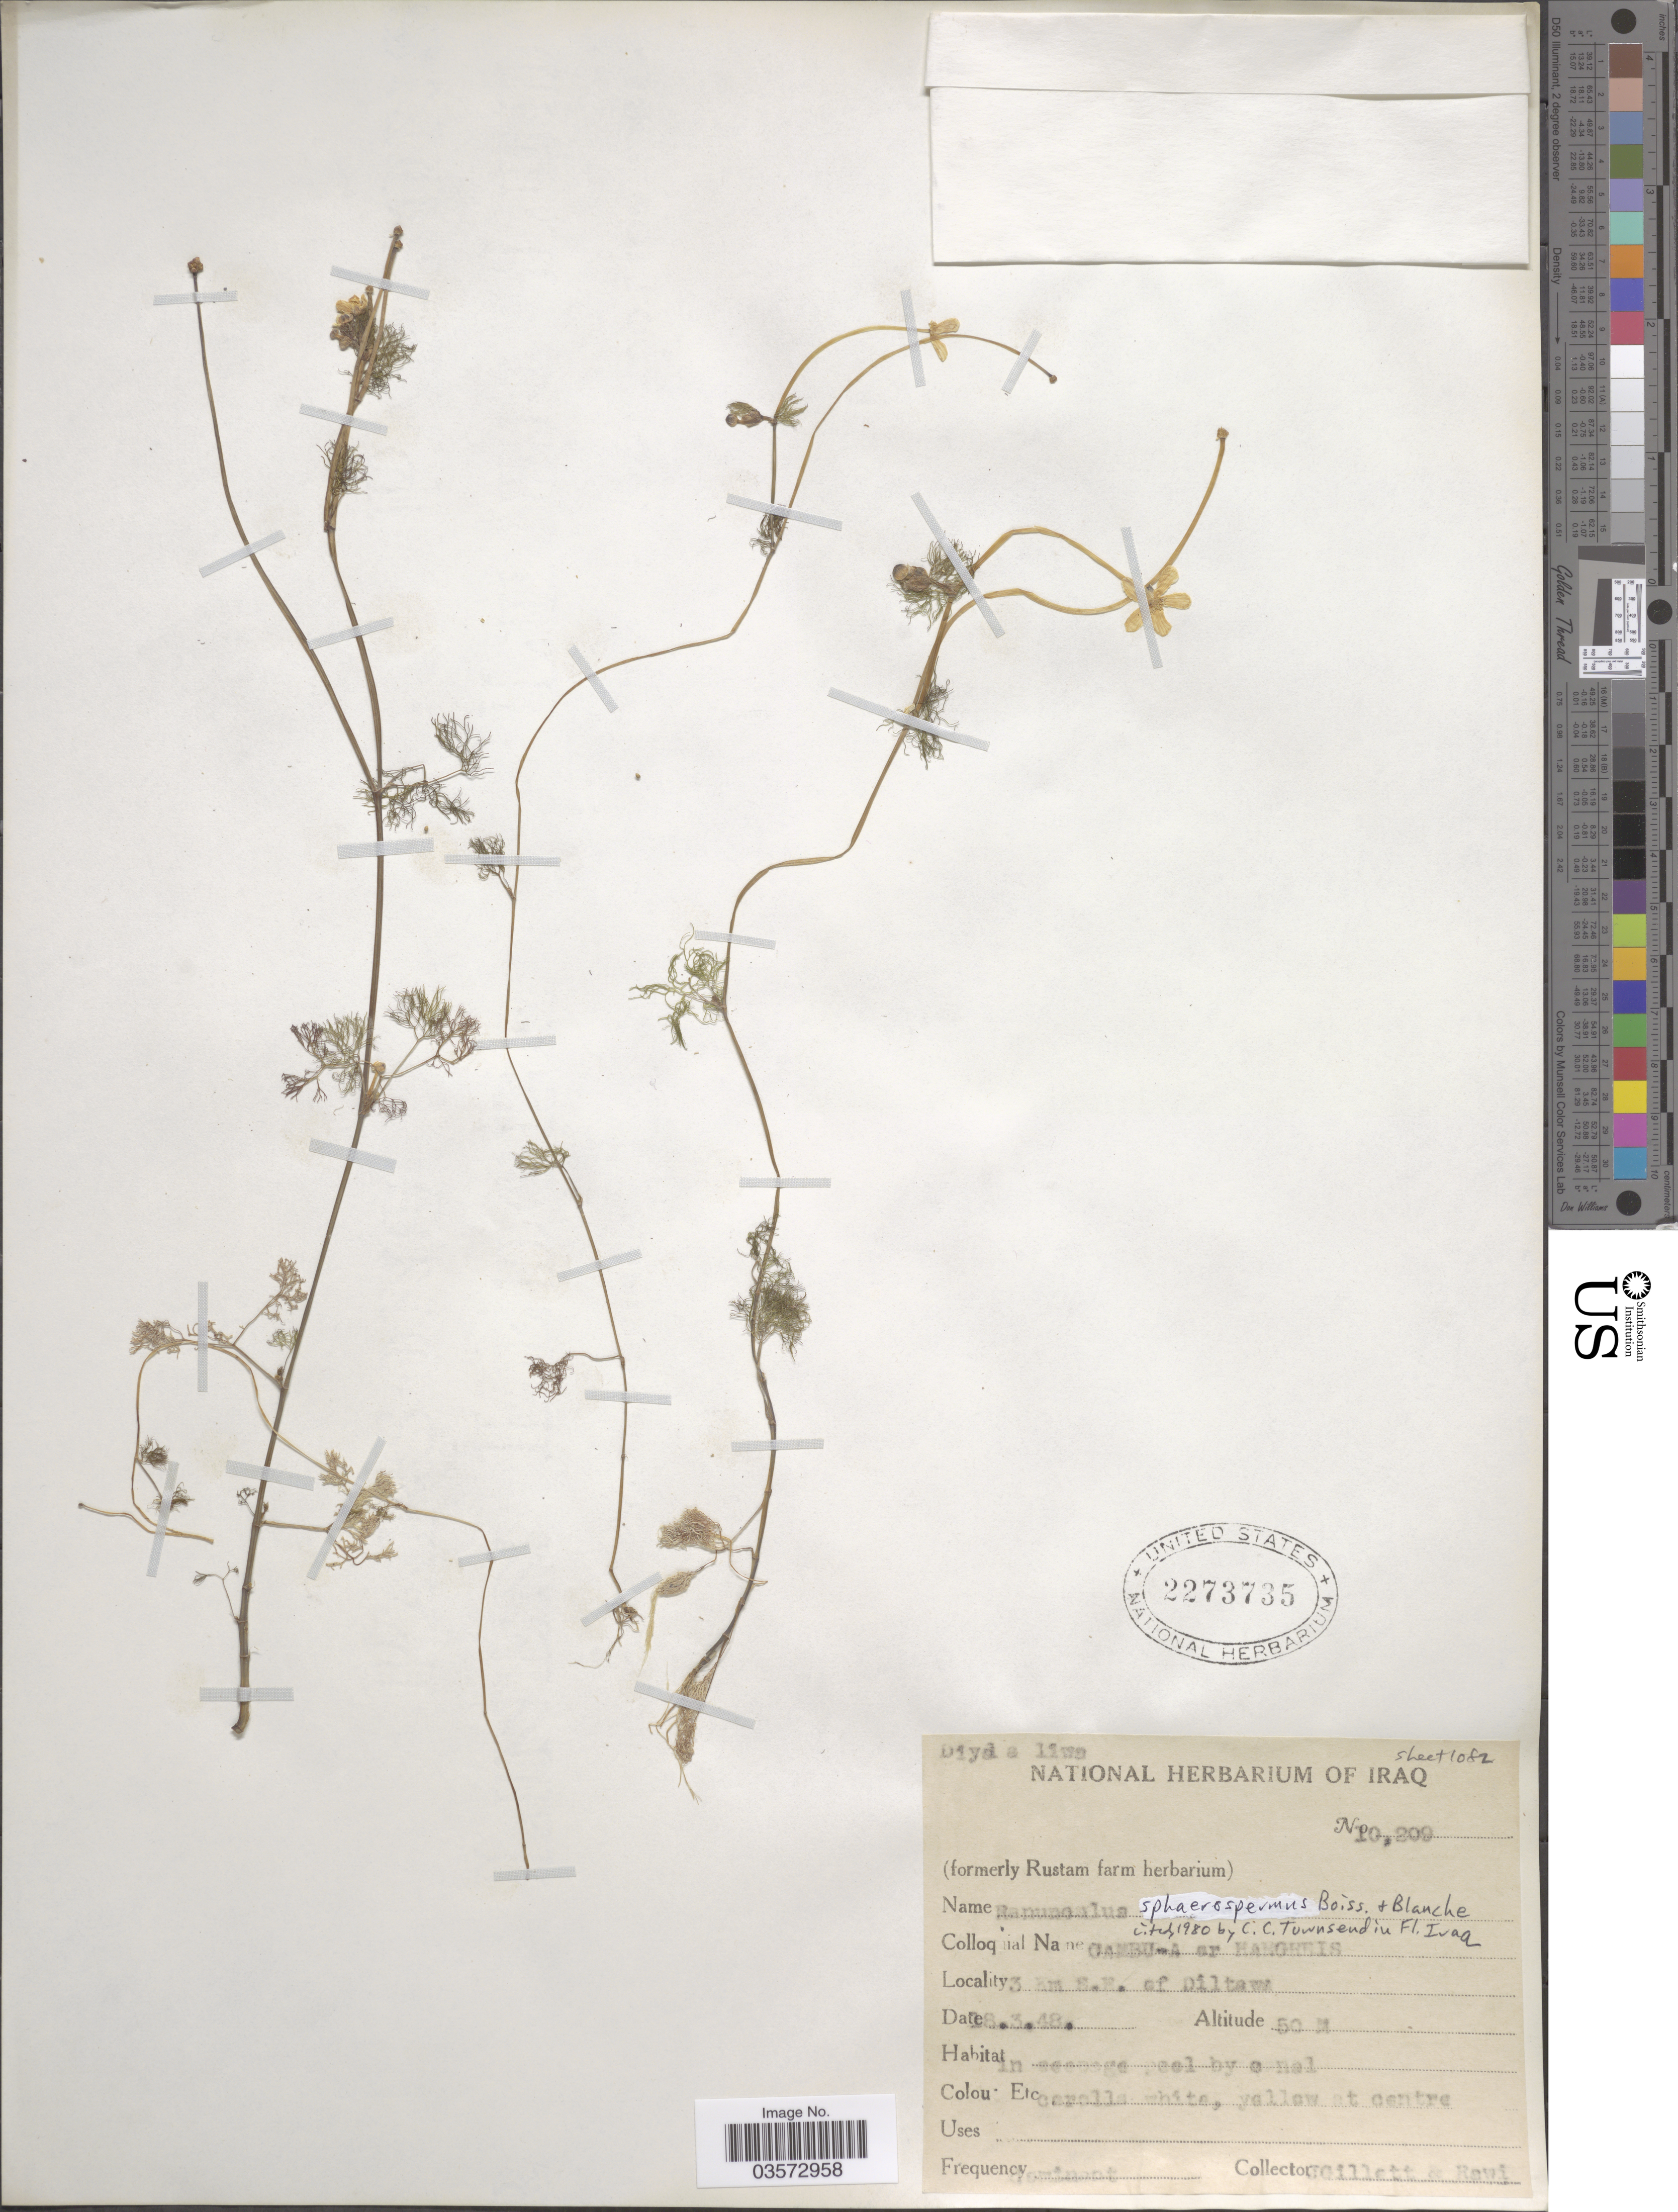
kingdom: Plantae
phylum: Tracheophyta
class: Magnoliopsida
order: Ranunculales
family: Ranunculaceae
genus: Ranunculus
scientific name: Ranunculus sphaerospermus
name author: Boiss. & C.I. Blanche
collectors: J. Gillett & -. Rawi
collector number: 10209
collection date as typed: Transcribed d/m/y: 18/3/48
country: Iraq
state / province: Diyala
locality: Diyala liwa. 3 Km S.E. of Diltawa.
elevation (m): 50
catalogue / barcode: US 2273735